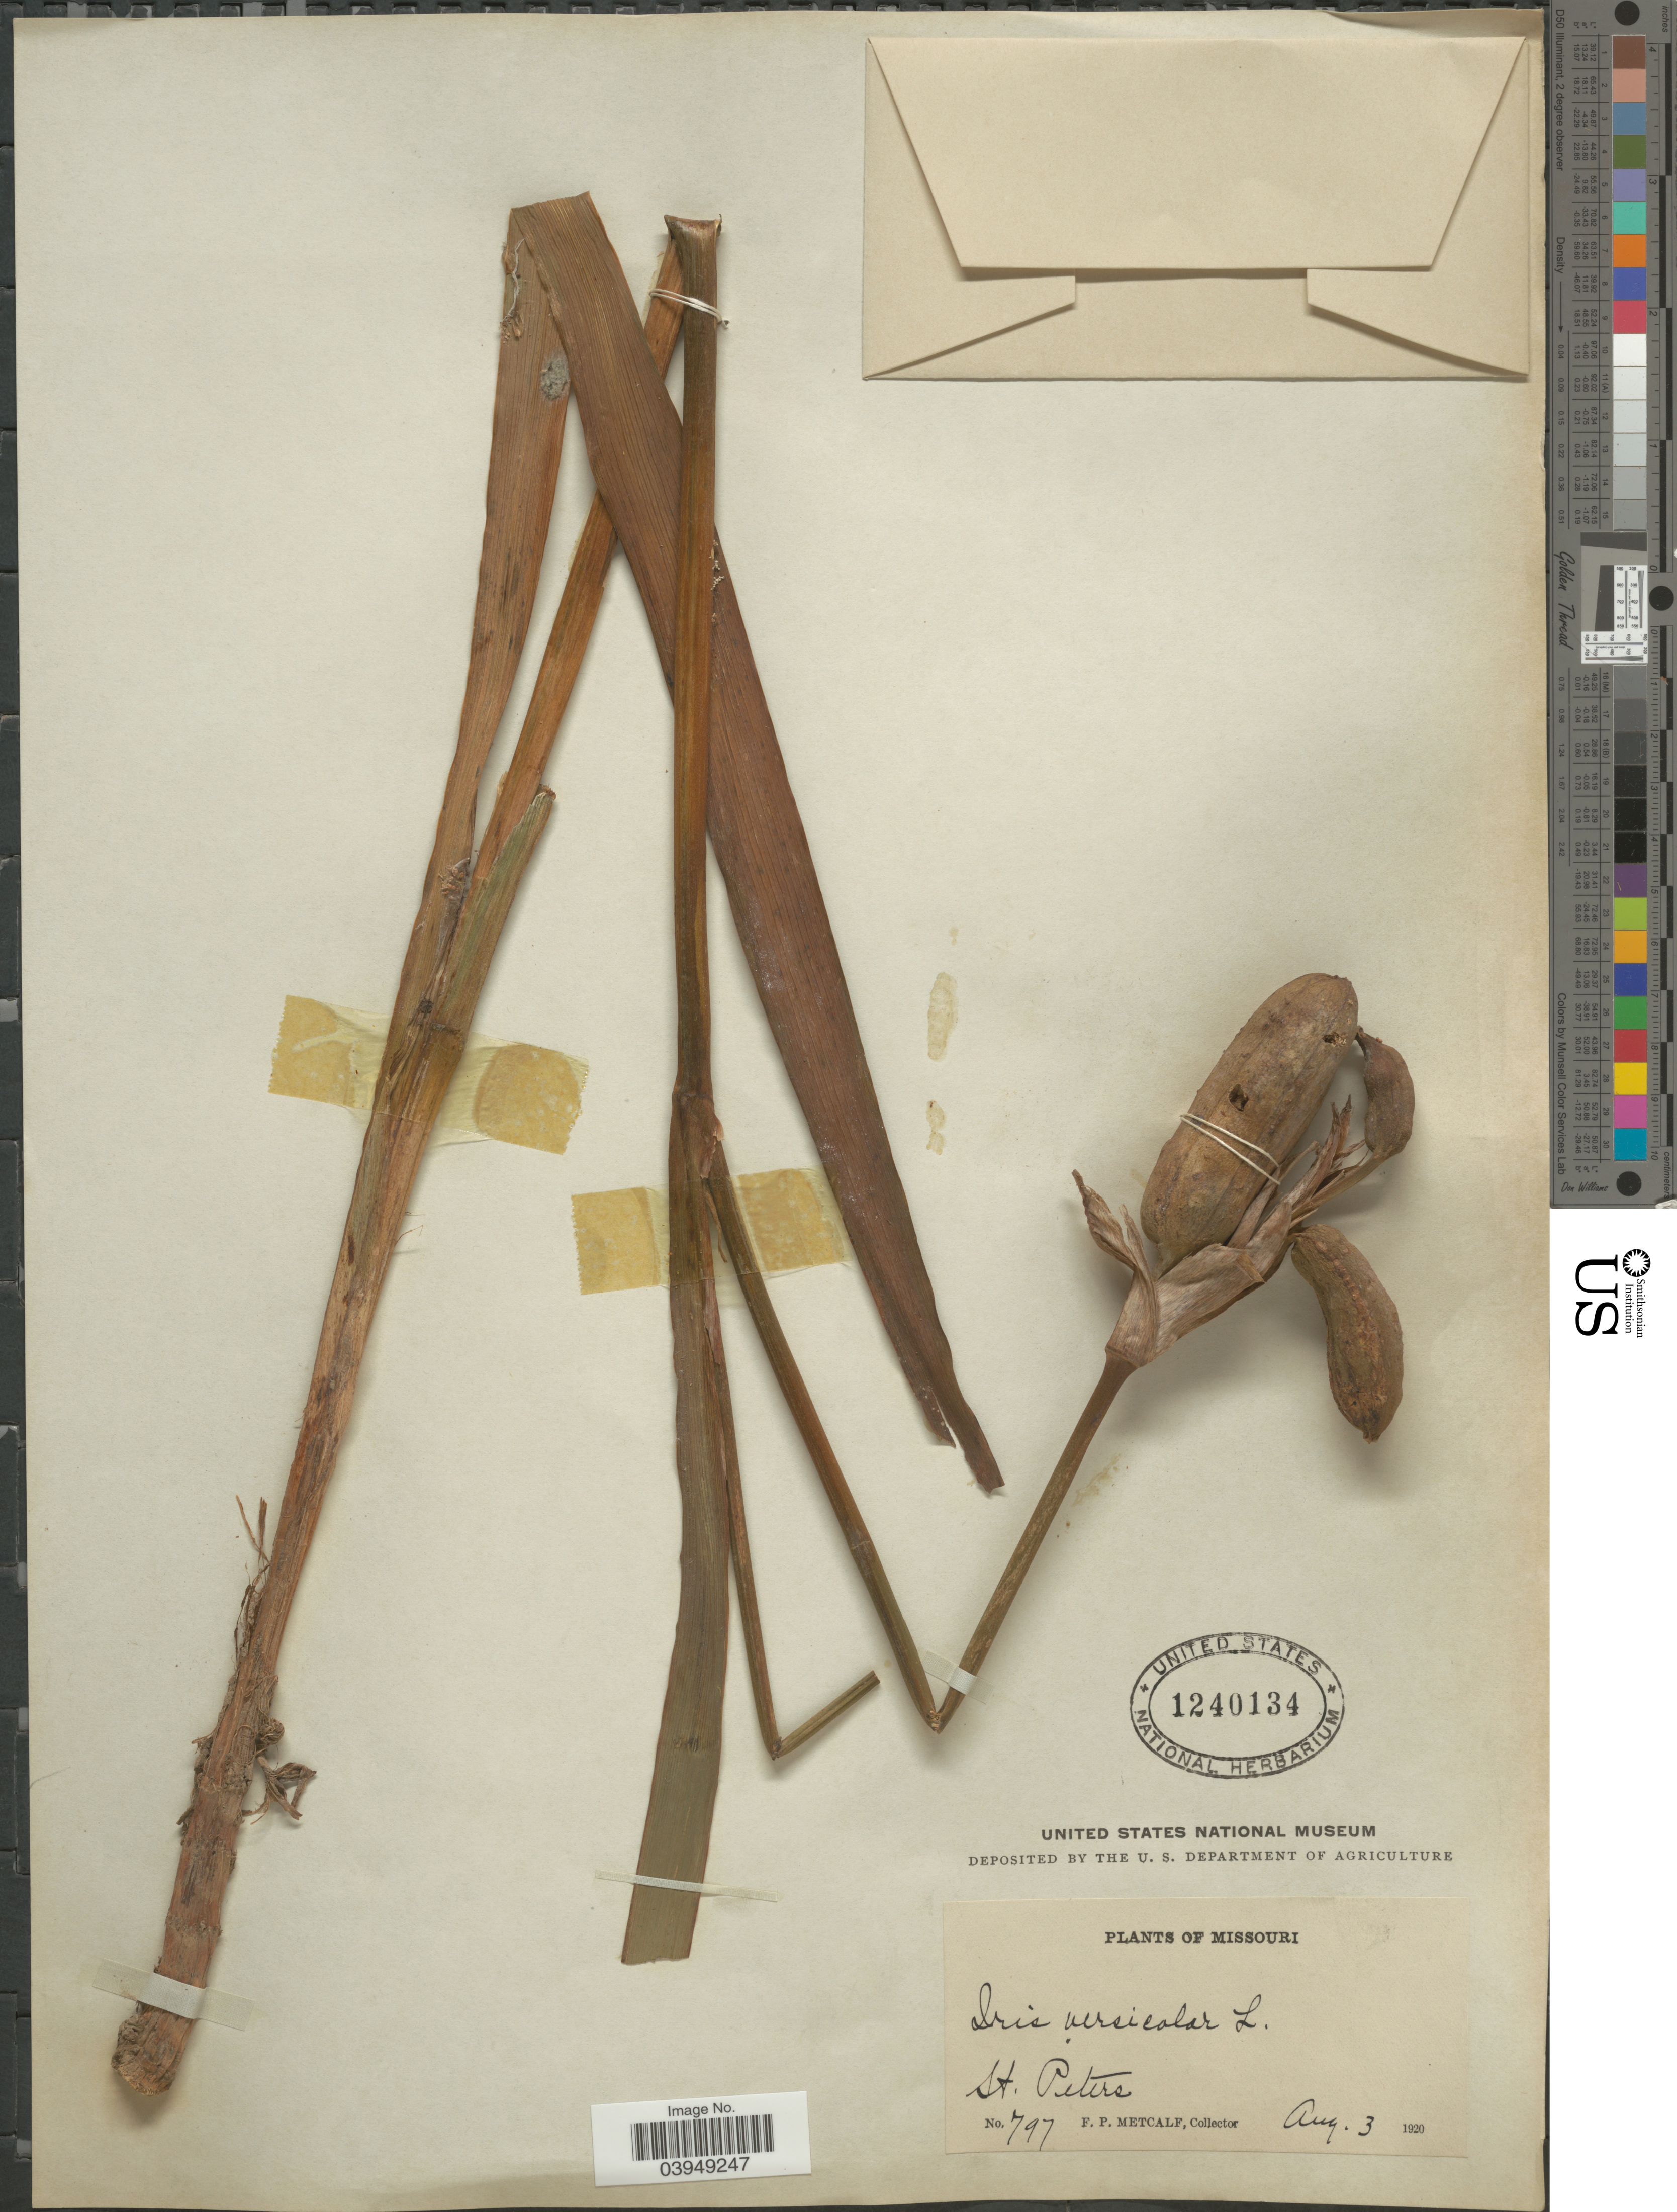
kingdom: Plantae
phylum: Tracheophyta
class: Liliopsida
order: Asparagales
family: Iridaceae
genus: Iris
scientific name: Iris versicolor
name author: L.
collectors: F. Metcalf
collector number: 797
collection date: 1920-08-03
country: United States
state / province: Missouri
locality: St. Peters.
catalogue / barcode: US 1240134